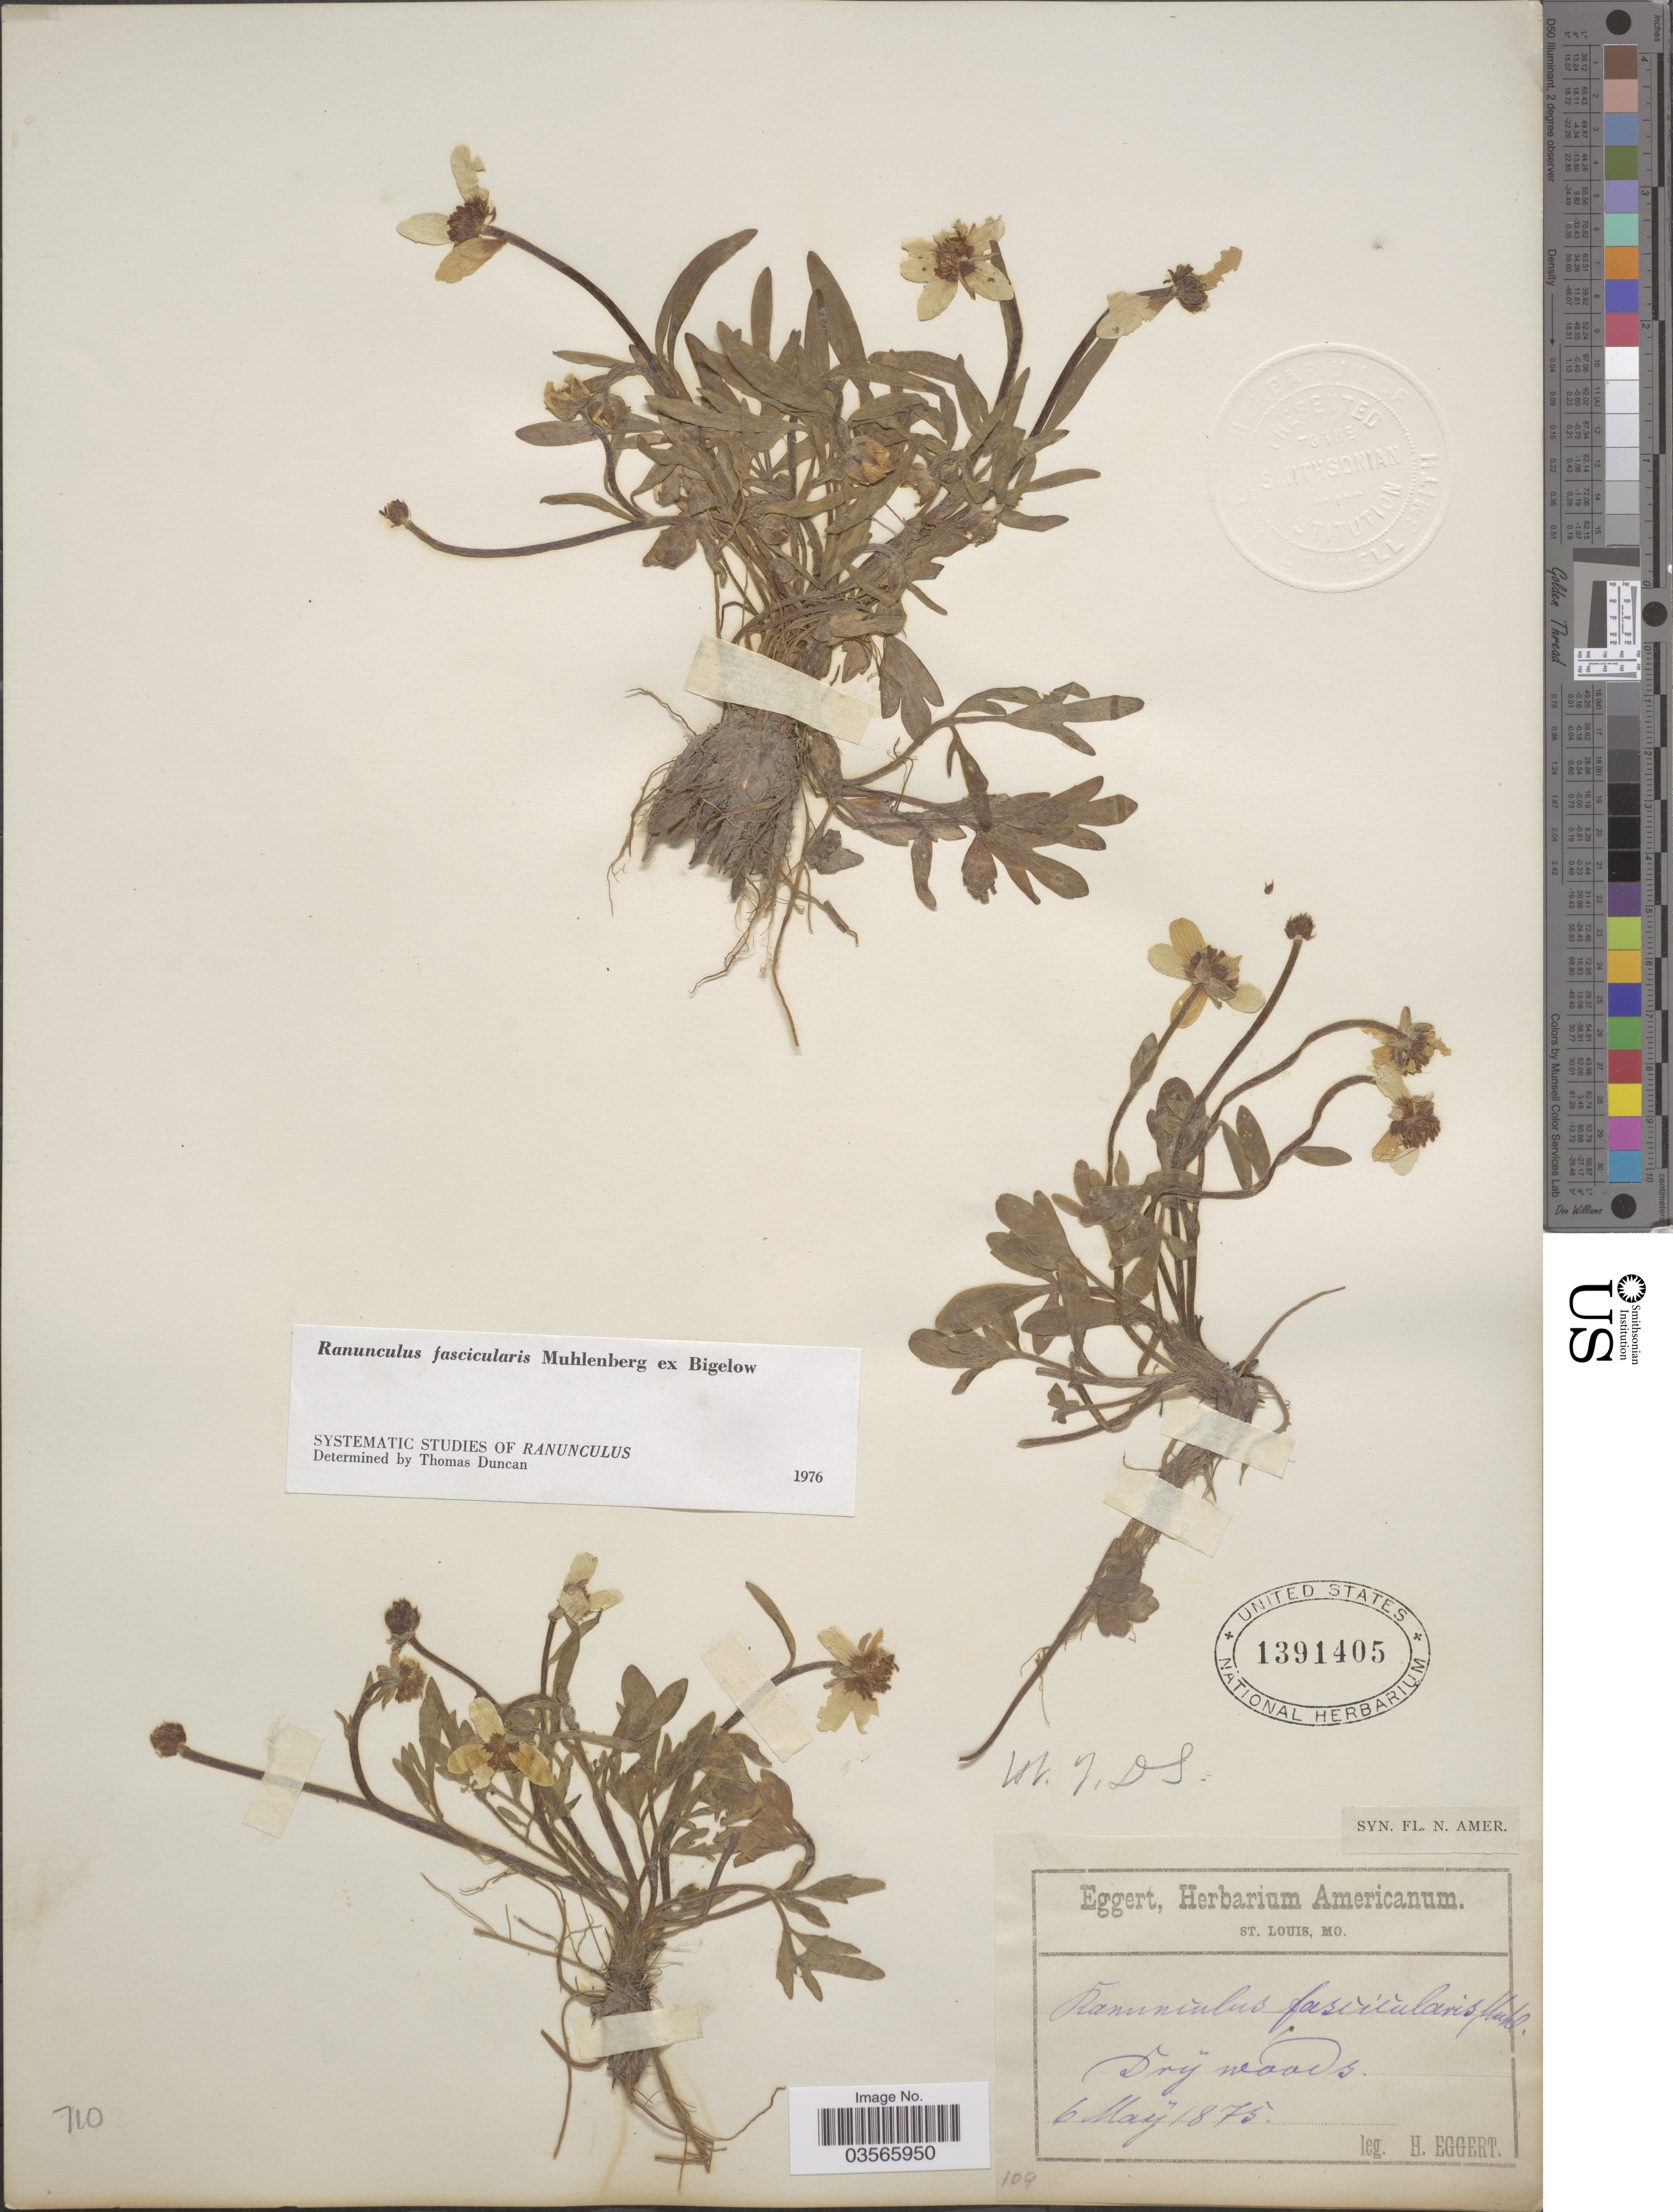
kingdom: Plantae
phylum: Tracheophyta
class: Magnoliopsida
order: Ranunculales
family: Ranunculaceae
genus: Ranunculus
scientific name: Ranunculus fascicularis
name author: Muhl. ex Bigelow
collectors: H. Eggert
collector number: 109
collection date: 1875-05-06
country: United States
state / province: Missouri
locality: Dry woods.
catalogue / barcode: US 1391405